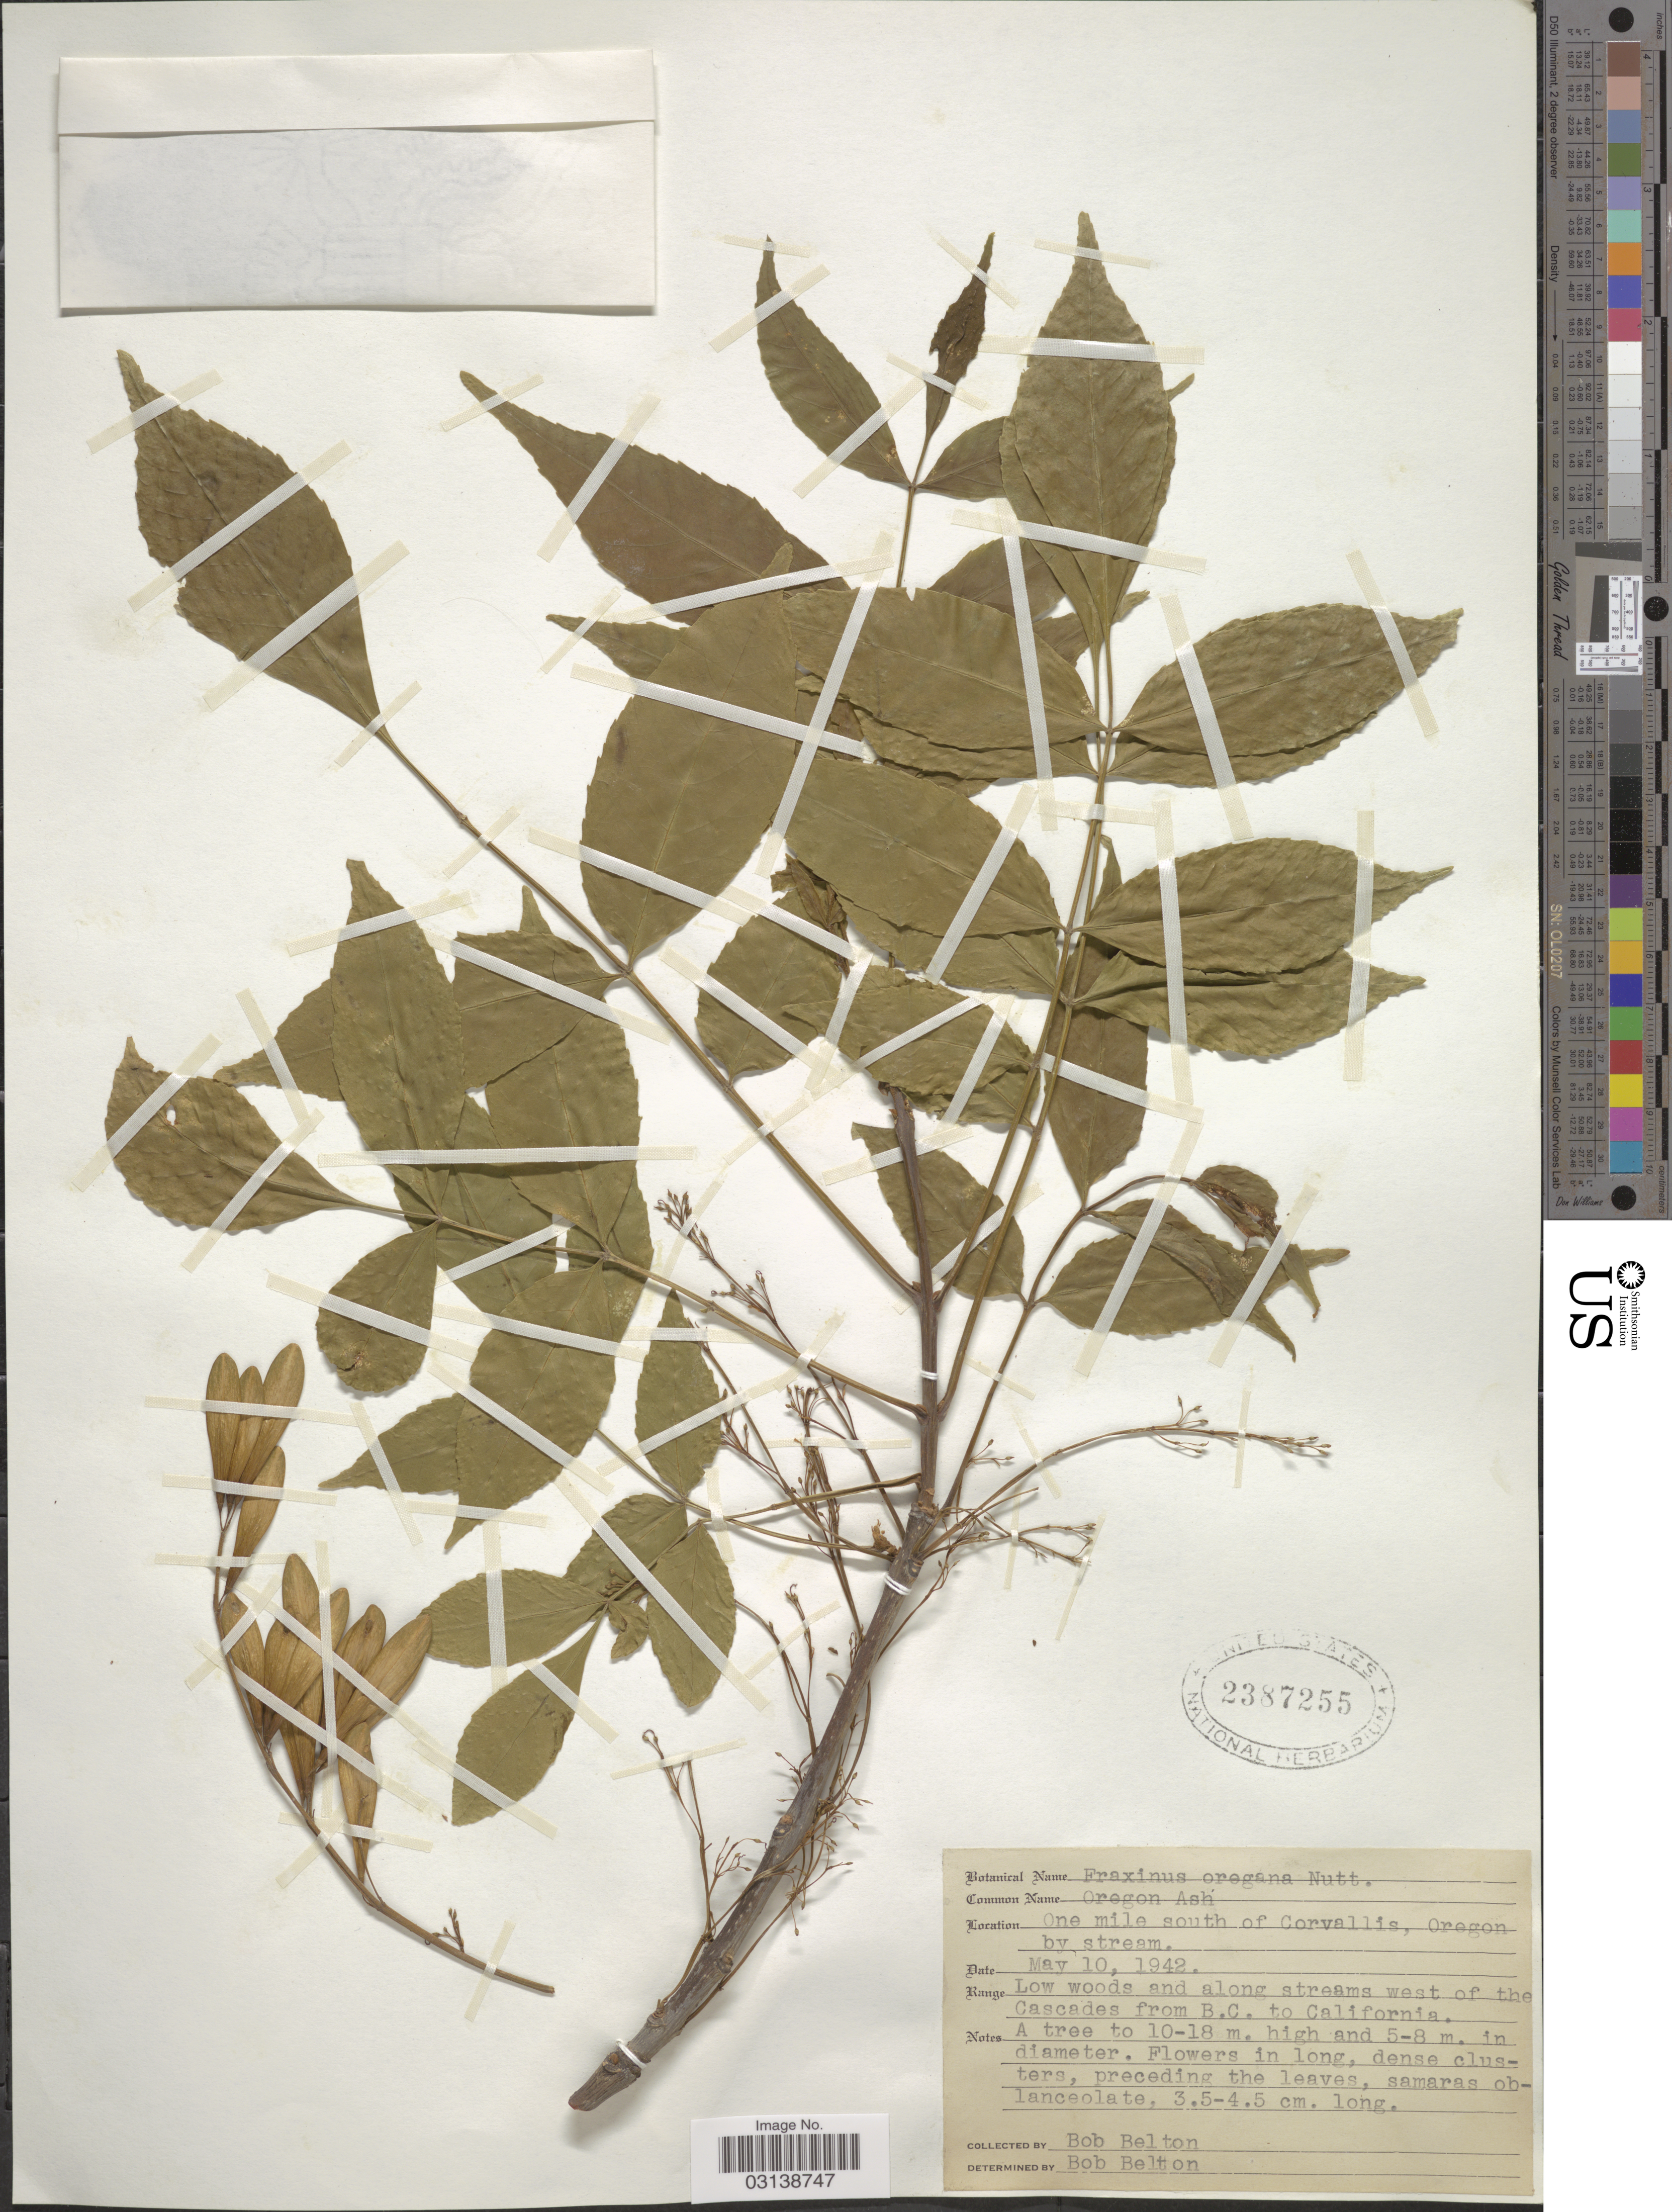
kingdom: Plantae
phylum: Tracheophyta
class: Magnoliopsida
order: Lamiales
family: Oleaceae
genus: Fraxinus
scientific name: Fraxinus latifolia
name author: Benth.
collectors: B. Belton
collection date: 1942-05-10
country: United States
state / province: Oregon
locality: One mile south of Corvallis, Oregon by stream.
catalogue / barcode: US 2387255